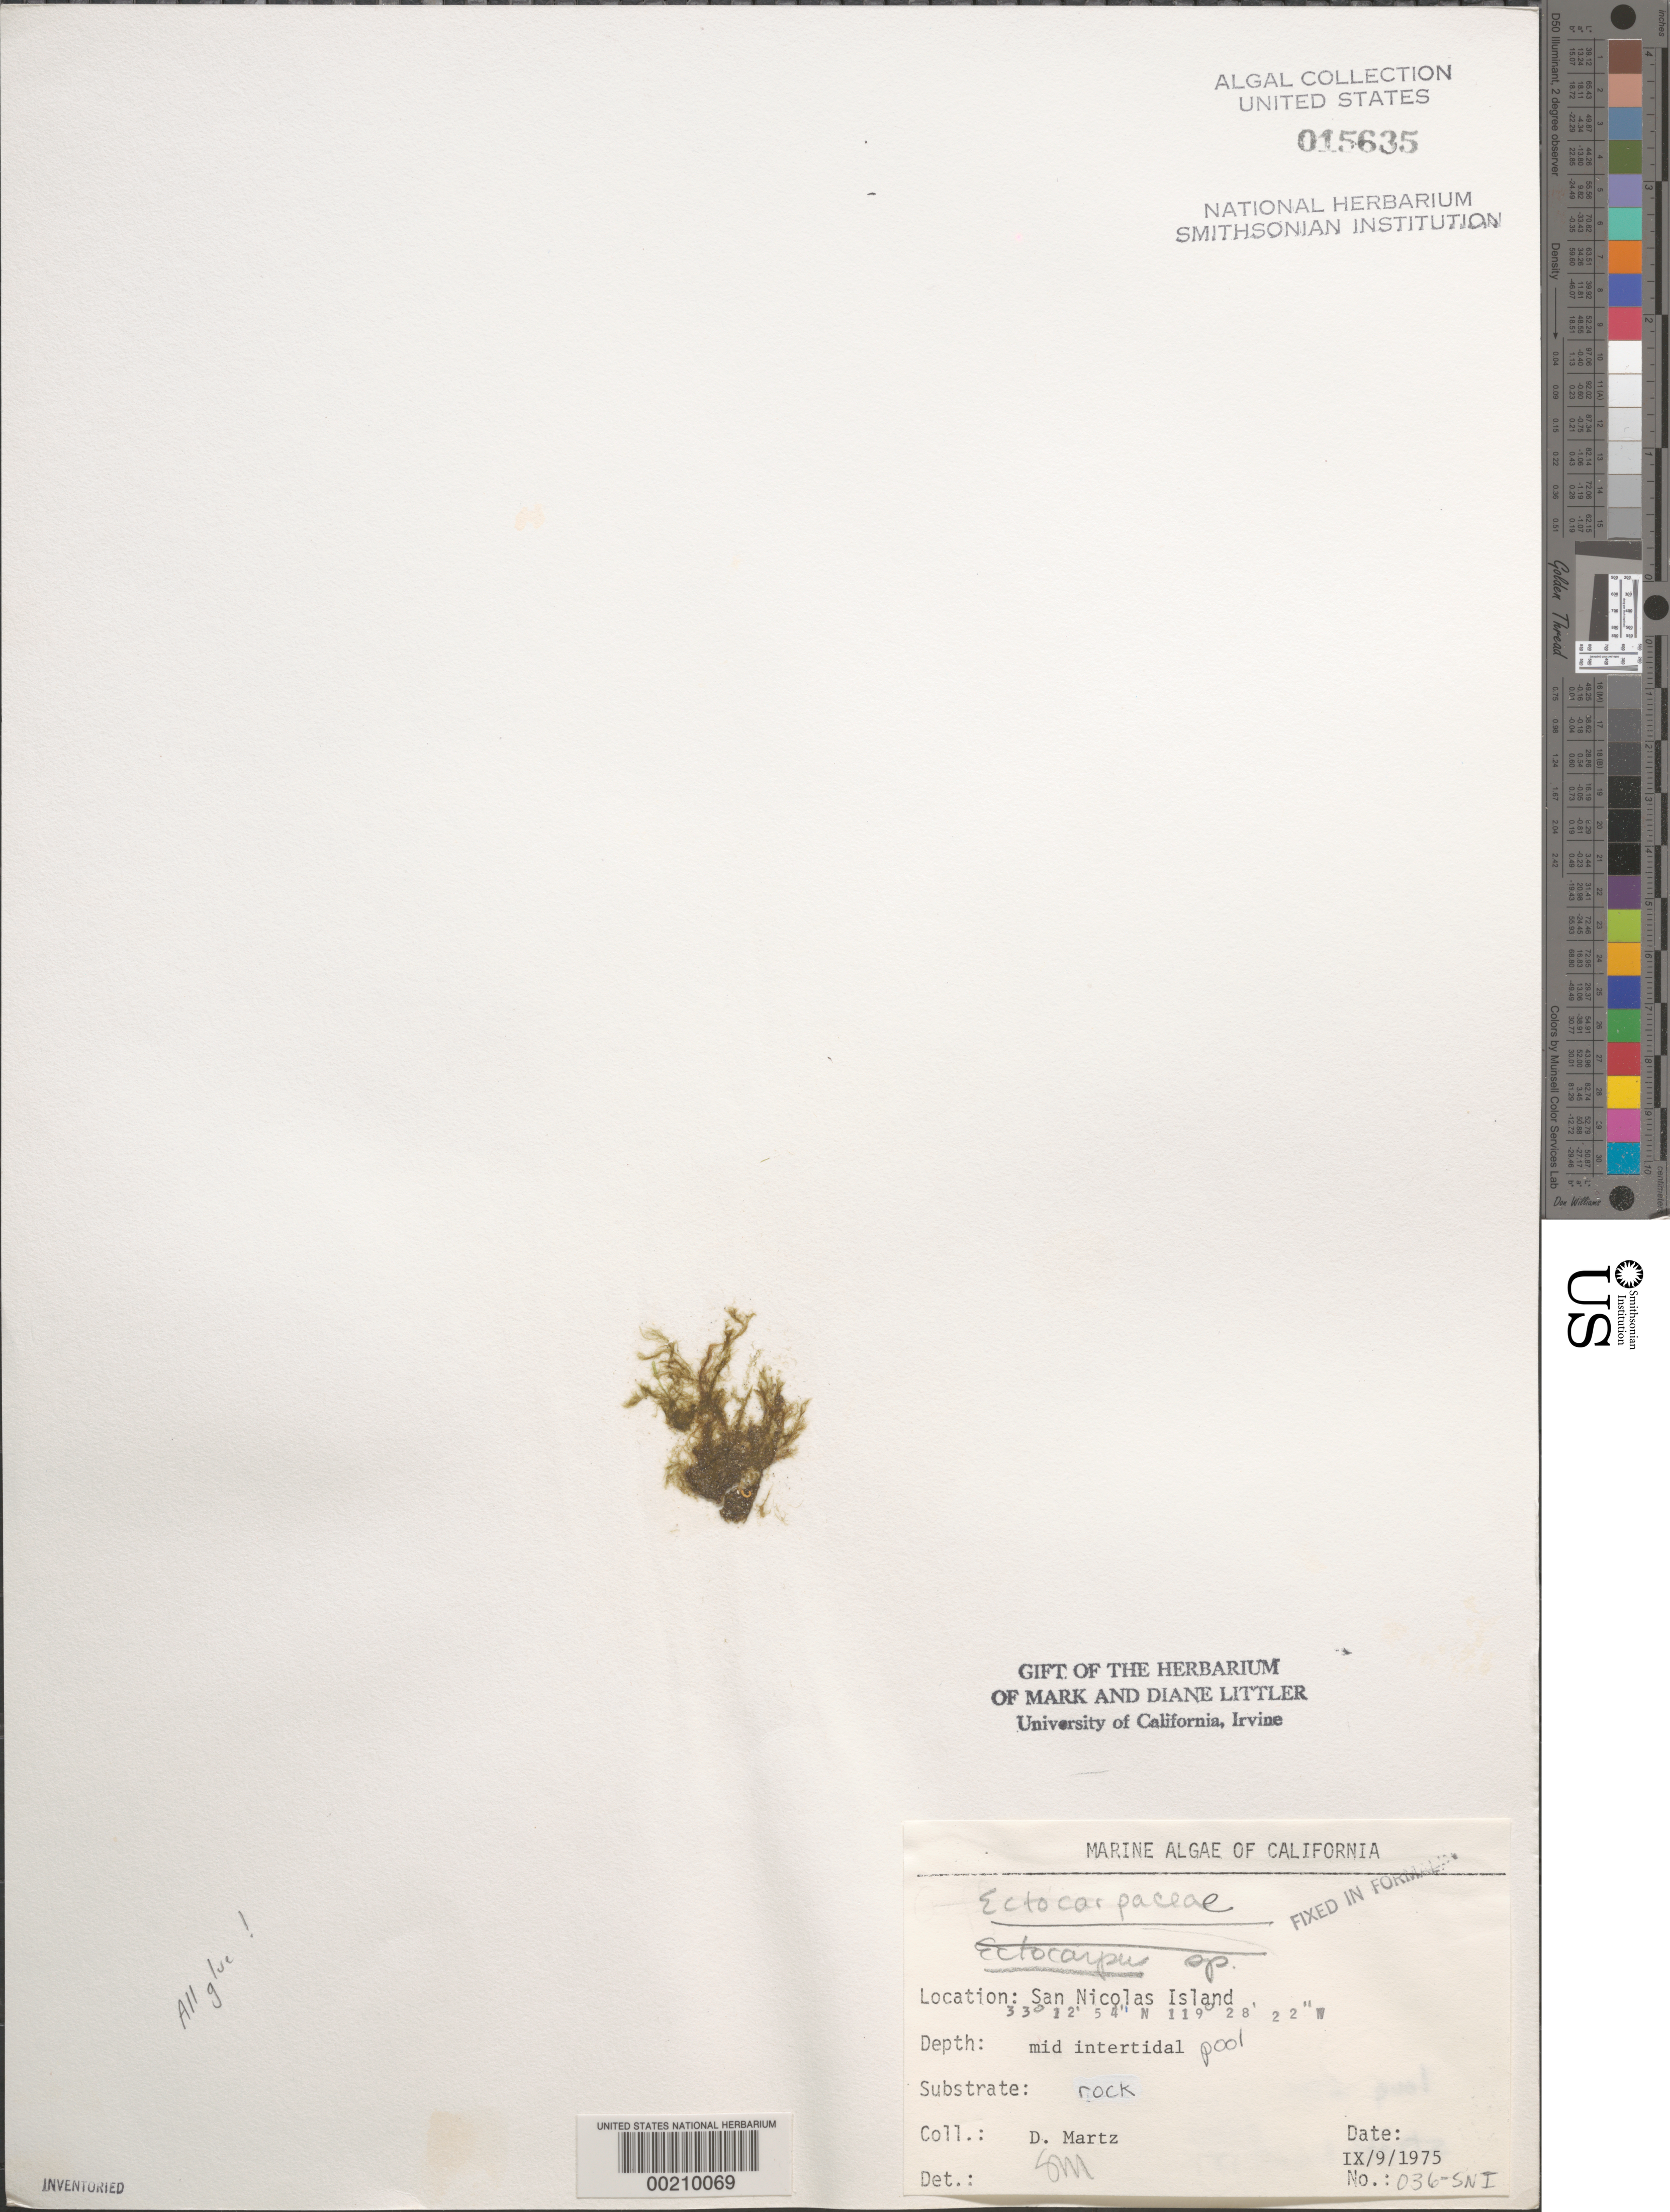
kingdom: Chromista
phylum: Ochrophyta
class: Phaeophyceae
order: Ectocarpales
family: Ectocarpaceae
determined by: Murray, S. N.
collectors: D. Martz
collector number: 036-sni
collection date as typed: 09 Sep 1975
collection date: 1975-09-09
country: United States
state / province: California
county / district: Ventura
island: San Nicolas Island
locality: Dutch Harbor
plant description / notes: BLM-SOCALBIGHT Rocky Intertidal Survey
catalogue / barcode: US 15635